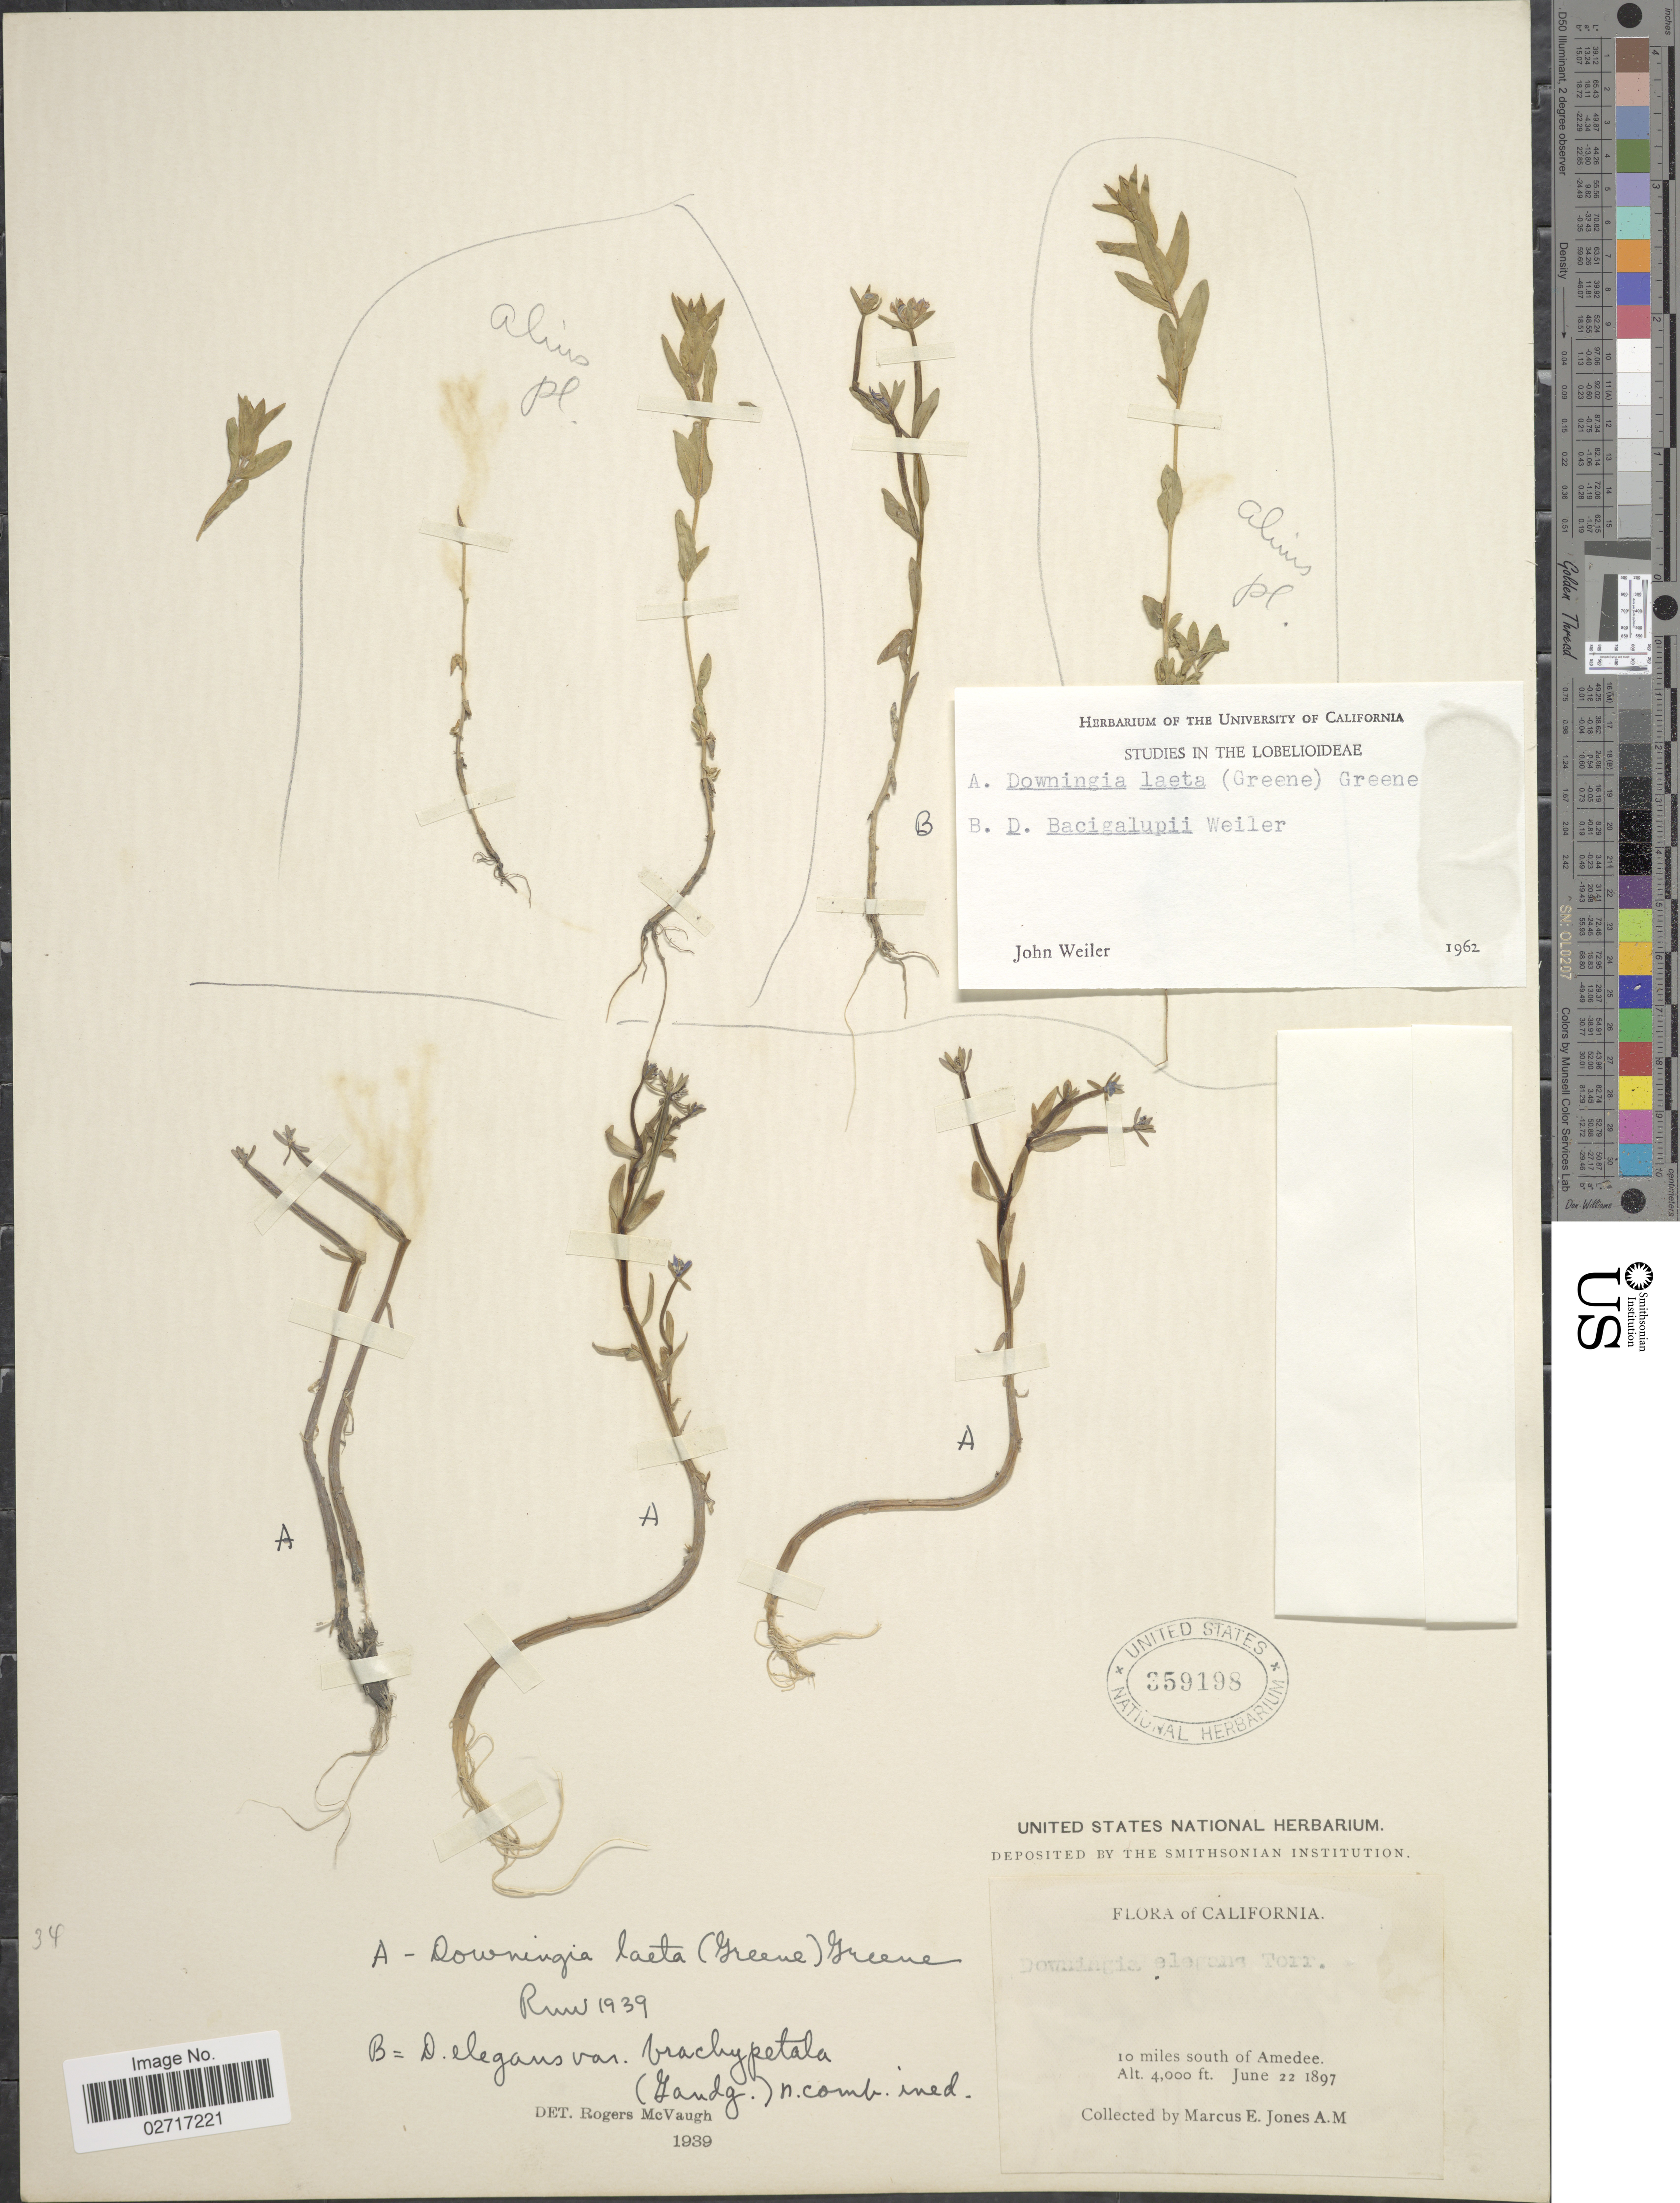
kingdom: Plantae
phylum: Tracheophyta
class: Magnoliopsida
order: Asterales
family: Campanulaceae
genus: Downingia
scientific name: Downingia laeta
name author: Greene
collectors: M. E. Jones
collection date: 1897-06-22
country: United States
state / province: California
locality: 10 miles south of Amedee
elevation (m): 1219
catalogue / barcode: US 359198